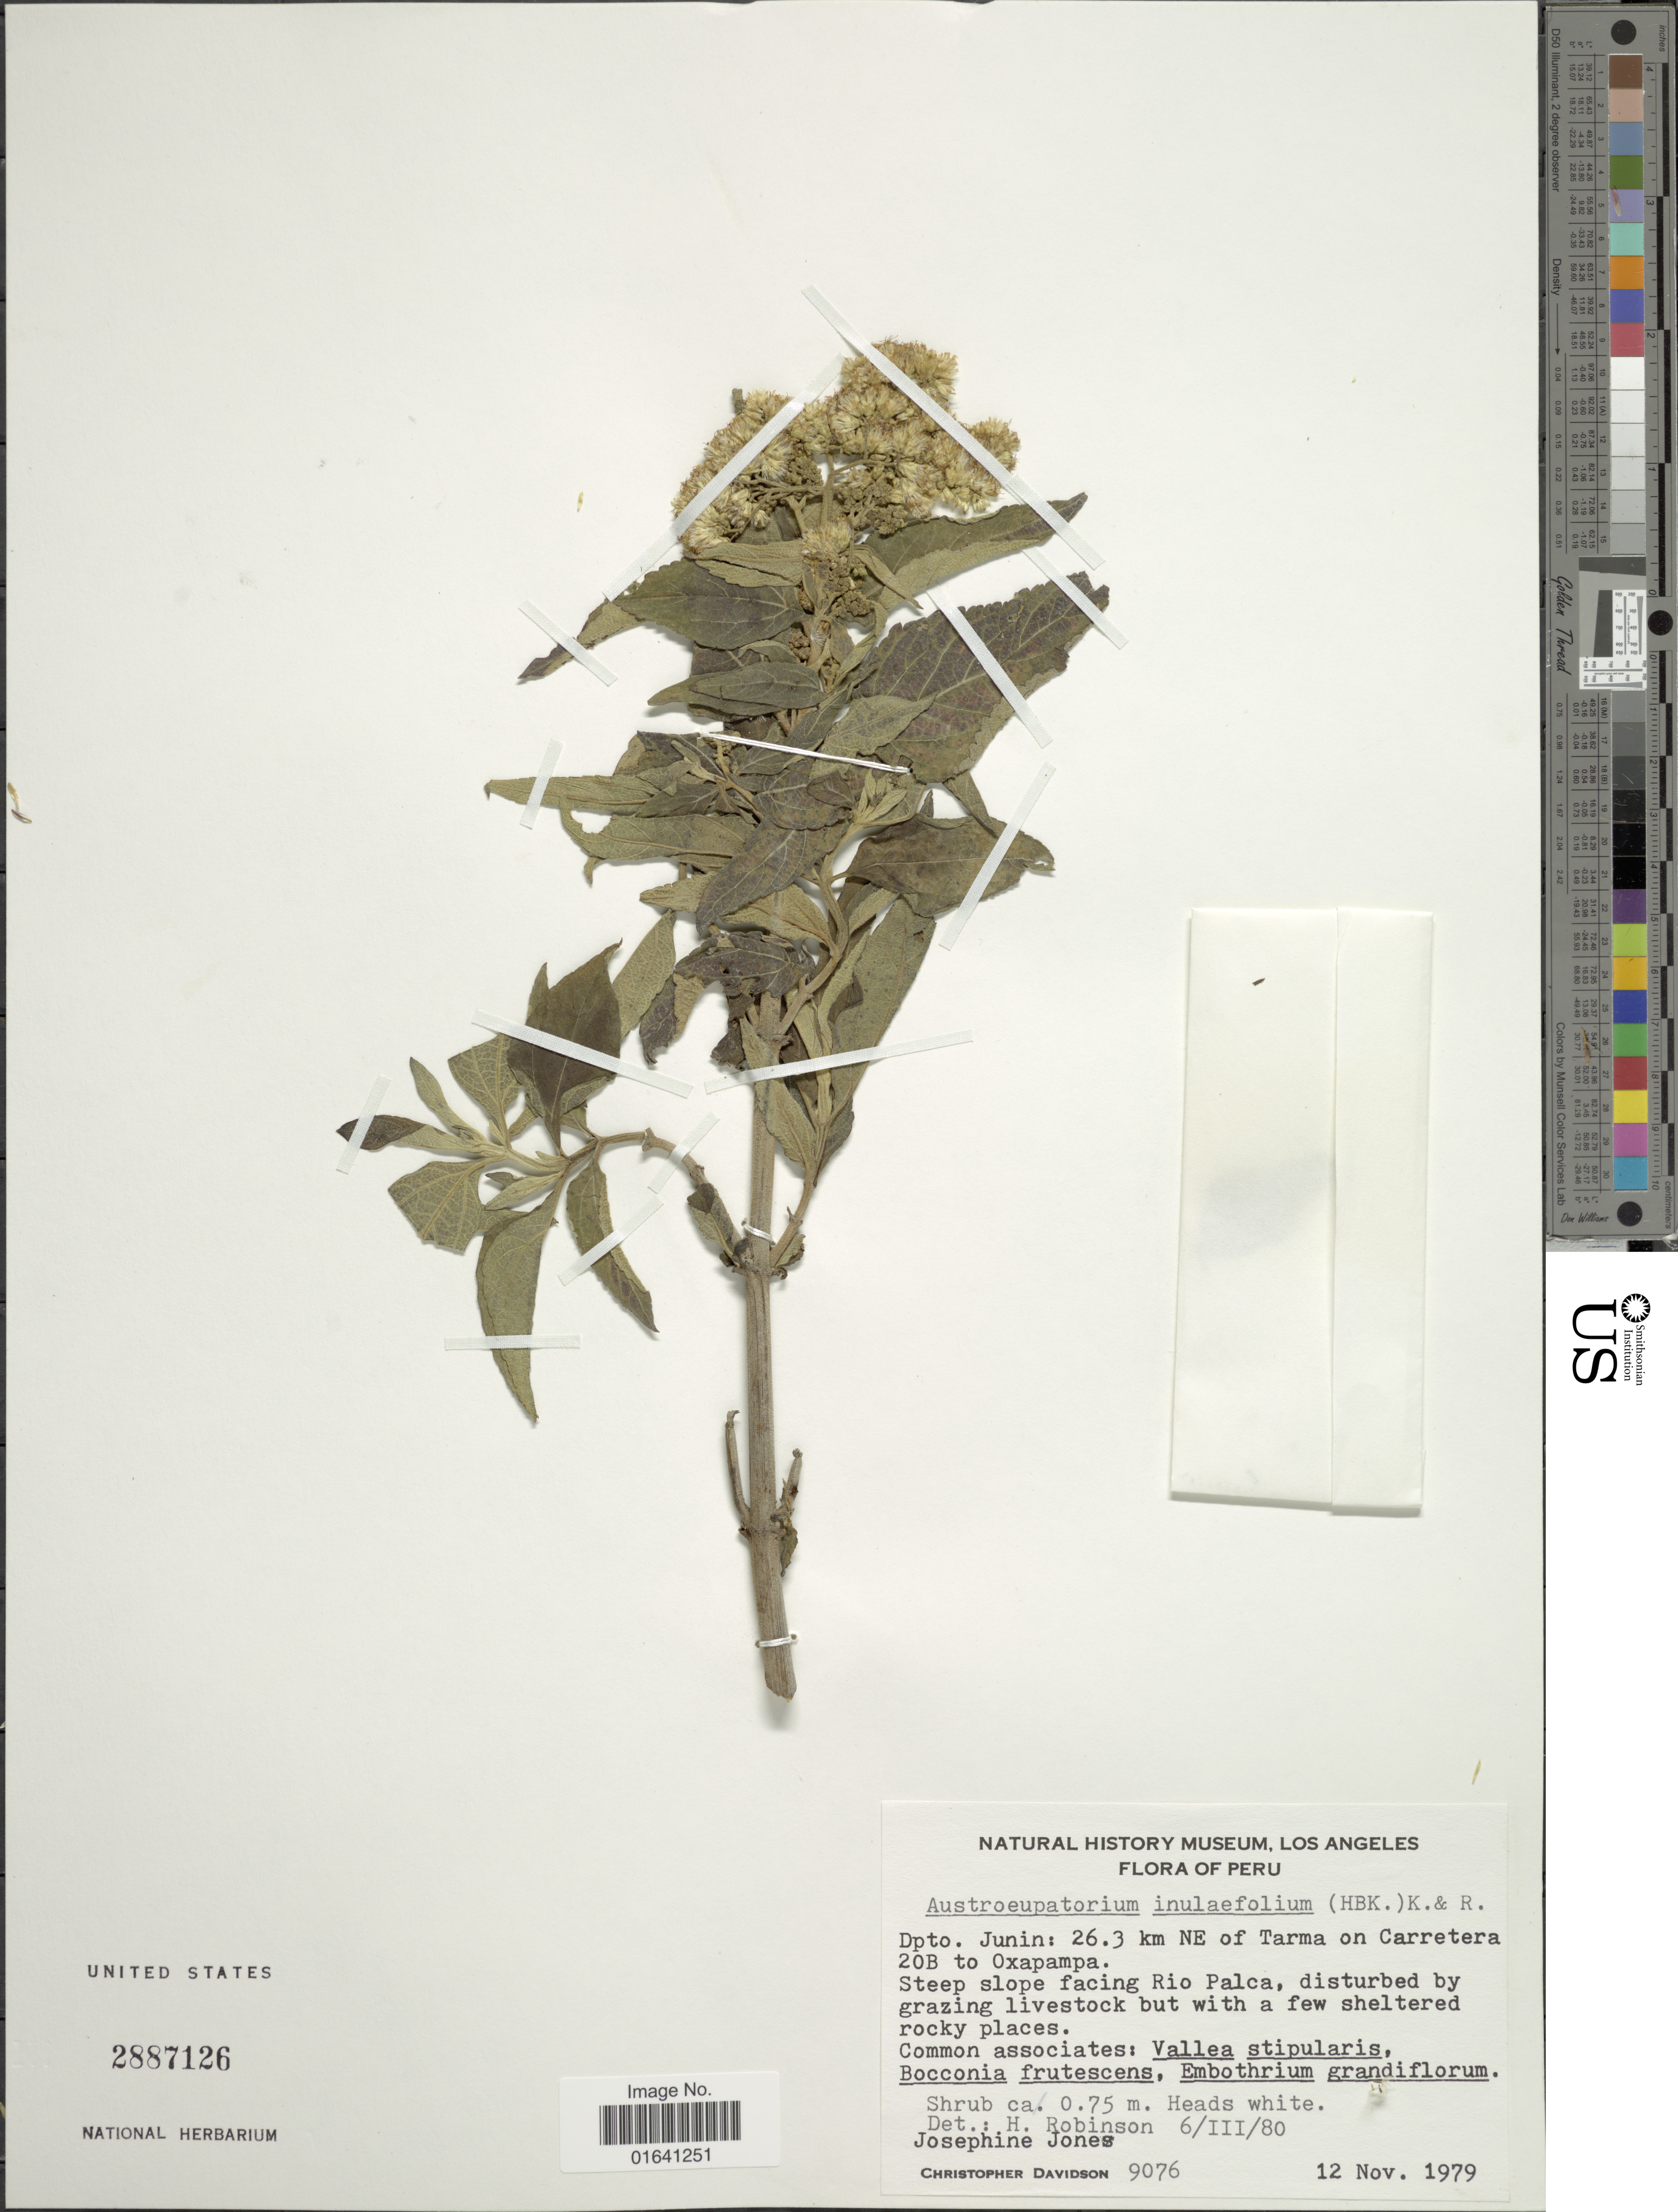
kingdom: Plantae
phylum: Tracheophyta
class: Magnoliopsida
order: Asterales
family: Asteraceae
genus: Austroeupatorium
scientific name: Austroeupatorium inulaefolium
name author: (Kunth) R.M. King & H. Rob.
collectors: C. Davidson & J. Jones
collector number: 9076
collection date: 1979-11-12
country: Peru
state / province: Junín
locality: Dpto. Junin: 26.3 km NE of Tarma on Carretera 20B to Oxapampa. Steep slope facing Rio Palca, diturbed by grazing livestock but with a few sheltered rocky places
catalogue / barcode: US 2887126